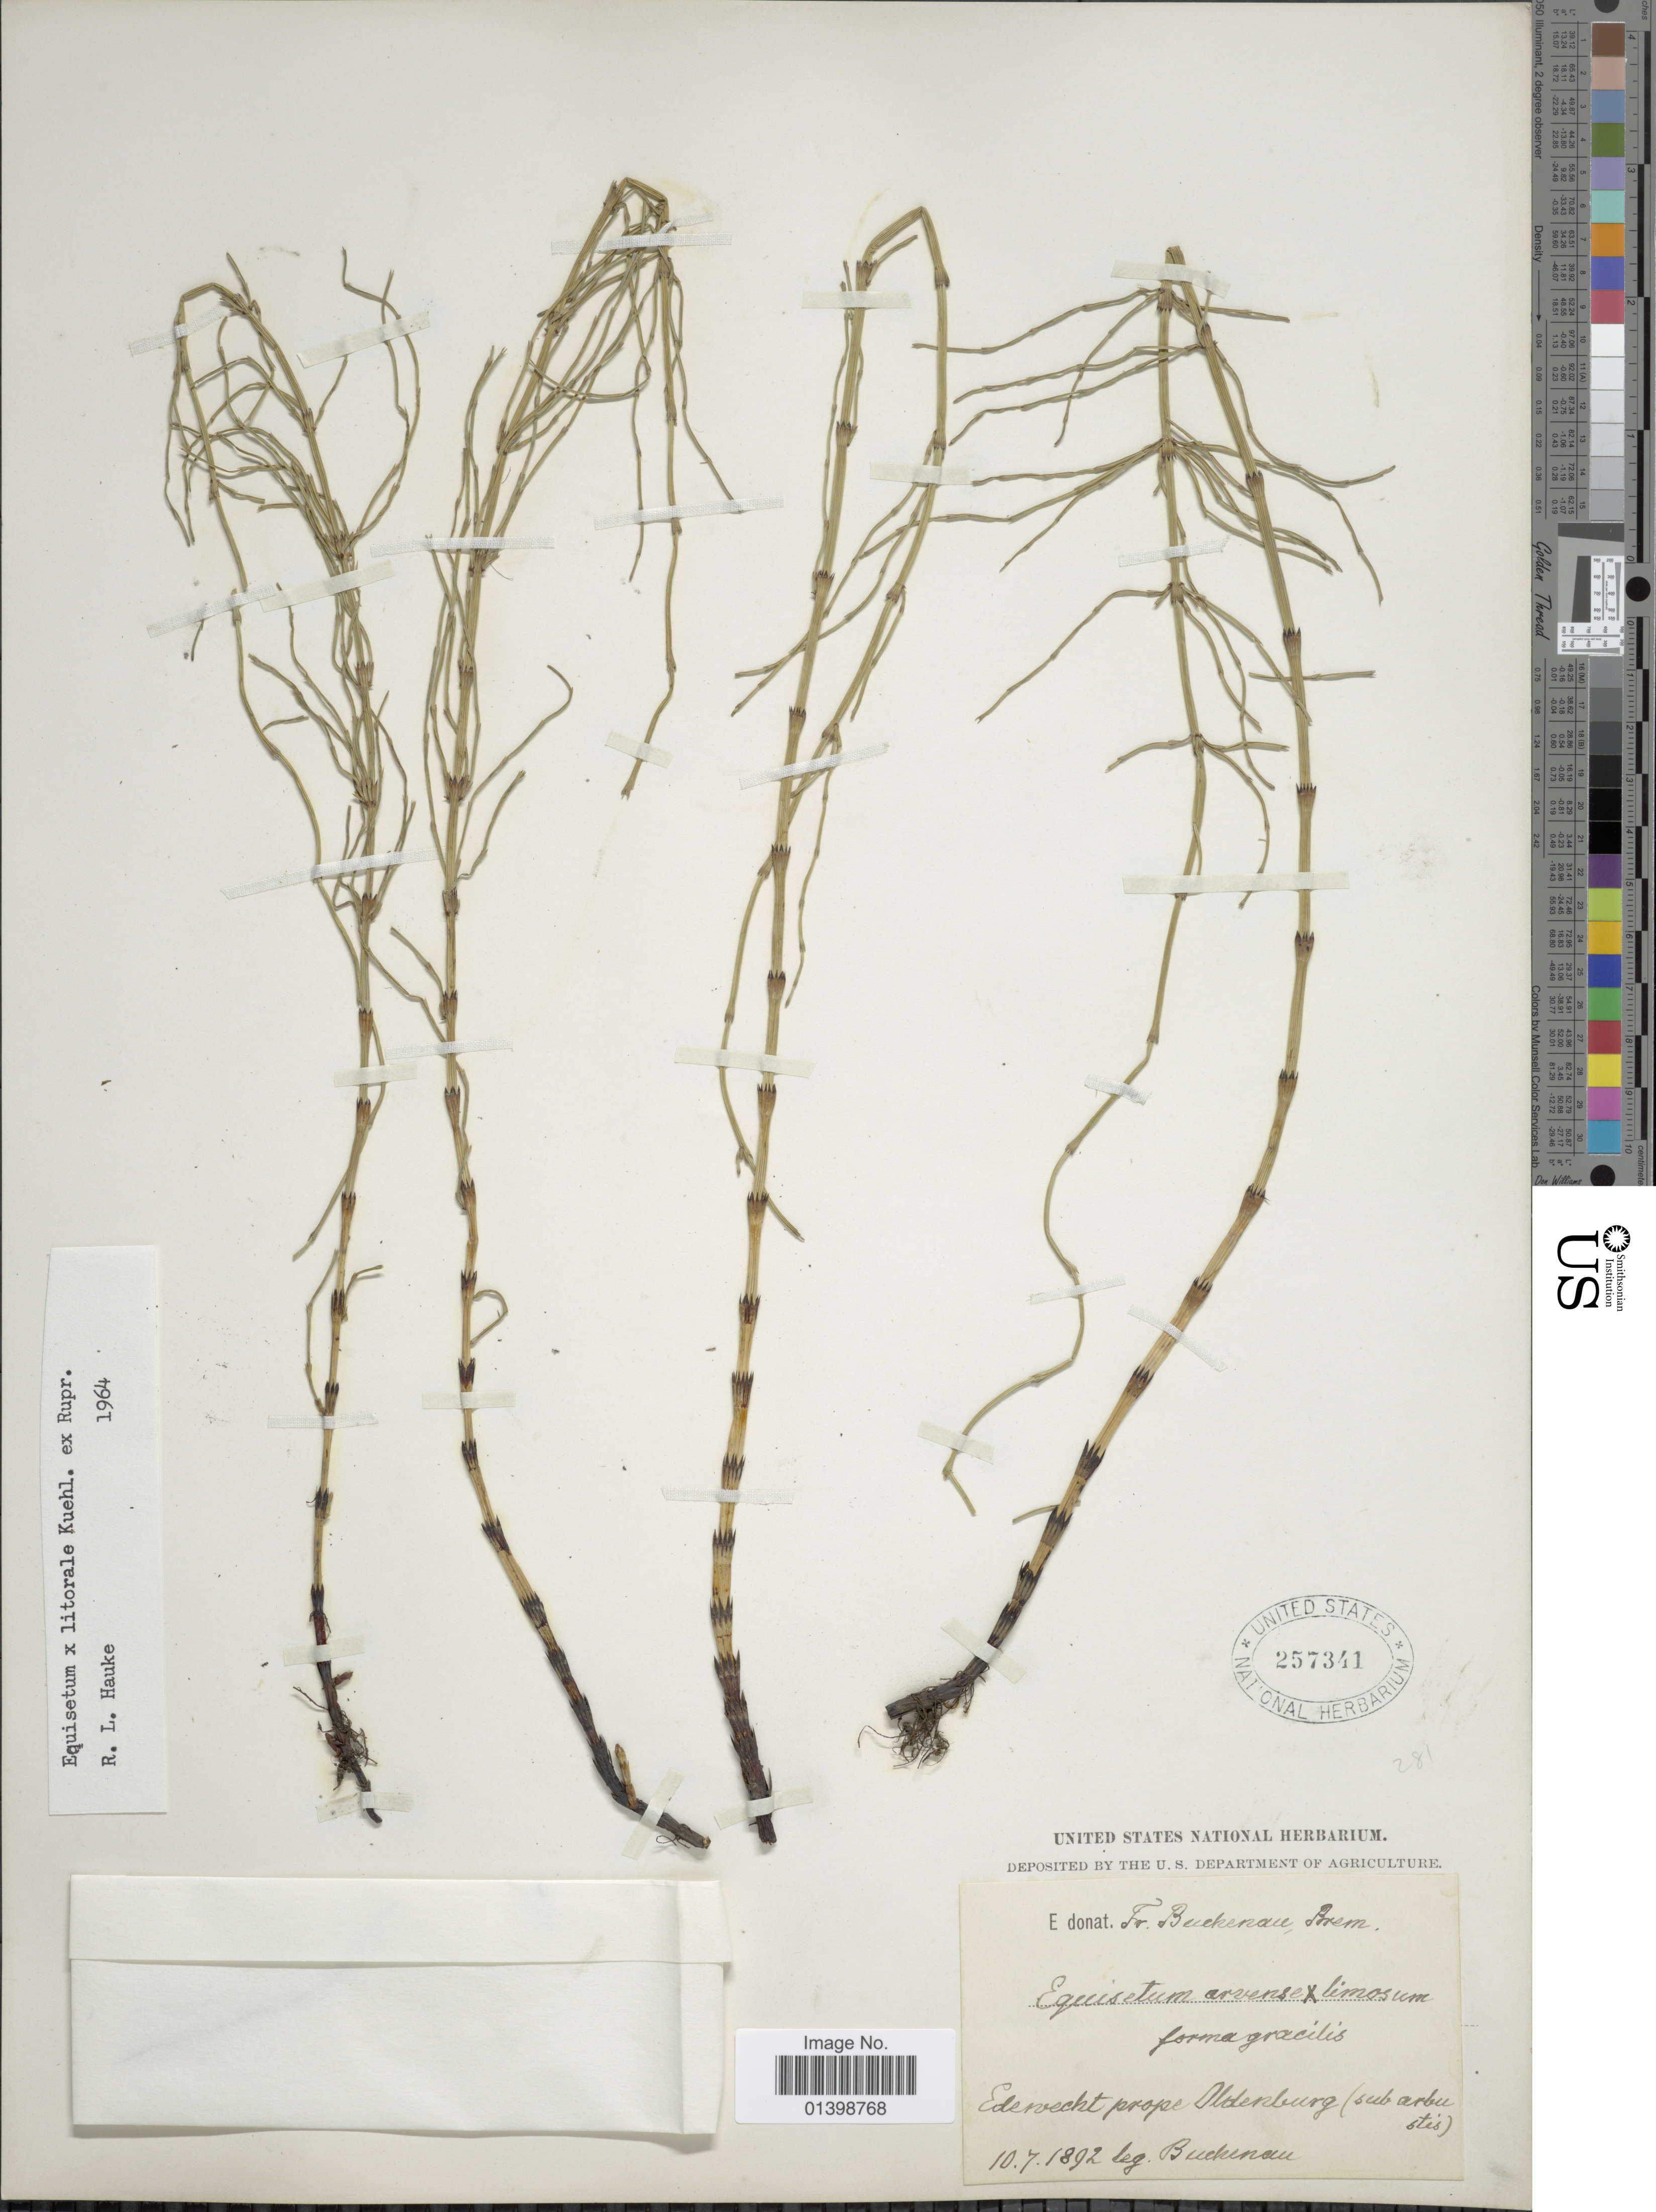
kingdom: Plantae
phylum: Tracheophyta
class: Polypodiopsida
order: Equisetales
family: Equisetaceae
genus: Equisetum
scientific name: Equisetum x litorale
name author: Kuhlw.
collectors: F. Buckenau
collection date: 1892-07-10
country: Germany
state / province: Niedersachsen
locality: Edenvecht prope Oldenburg (sub arbustis) [interpreted]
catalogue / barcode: US 257341